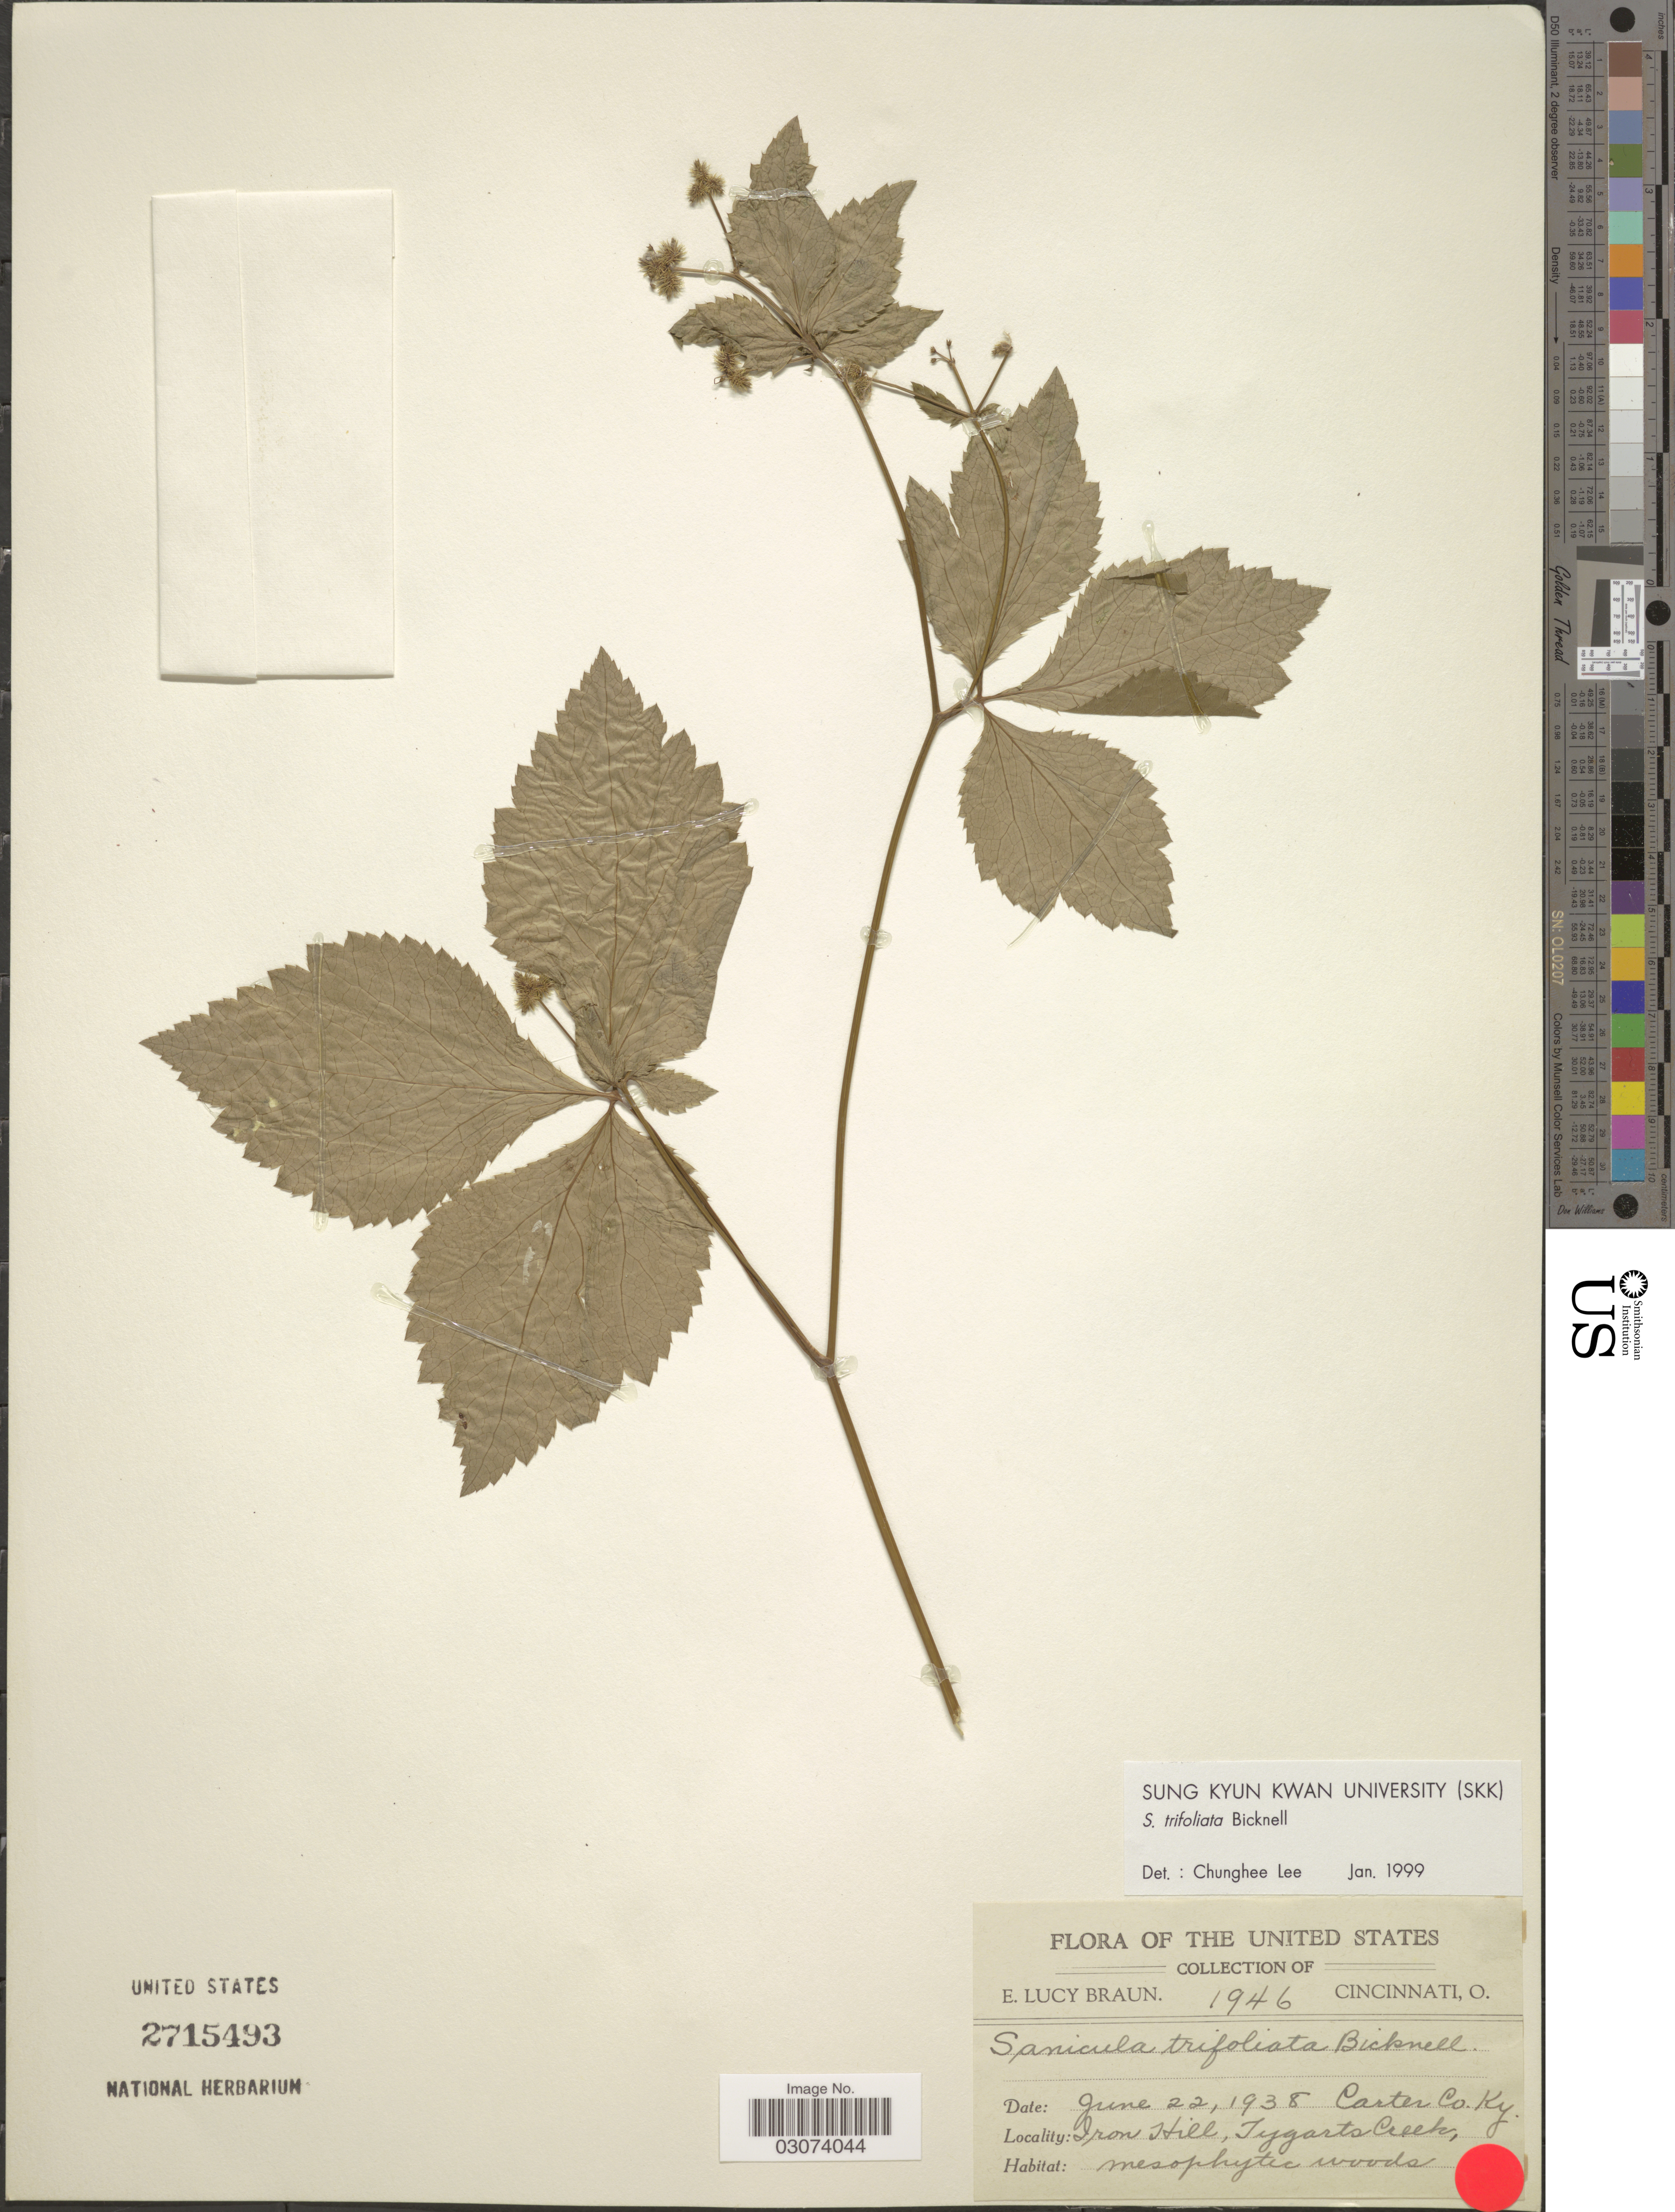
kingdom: Plantae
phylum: Tracheophyta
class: Magnoliopsida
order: Apiales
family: Apiaceae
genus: Sanicula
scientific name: Sanicula trifoliata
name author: E.P. Bicknell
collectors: E. L. Braun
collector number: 1946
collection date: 1938-06-22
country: United States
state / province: Kentucky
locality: Carter Co, Ky. Iron Hill, Tygarts Creek.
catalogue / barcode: US 2715493